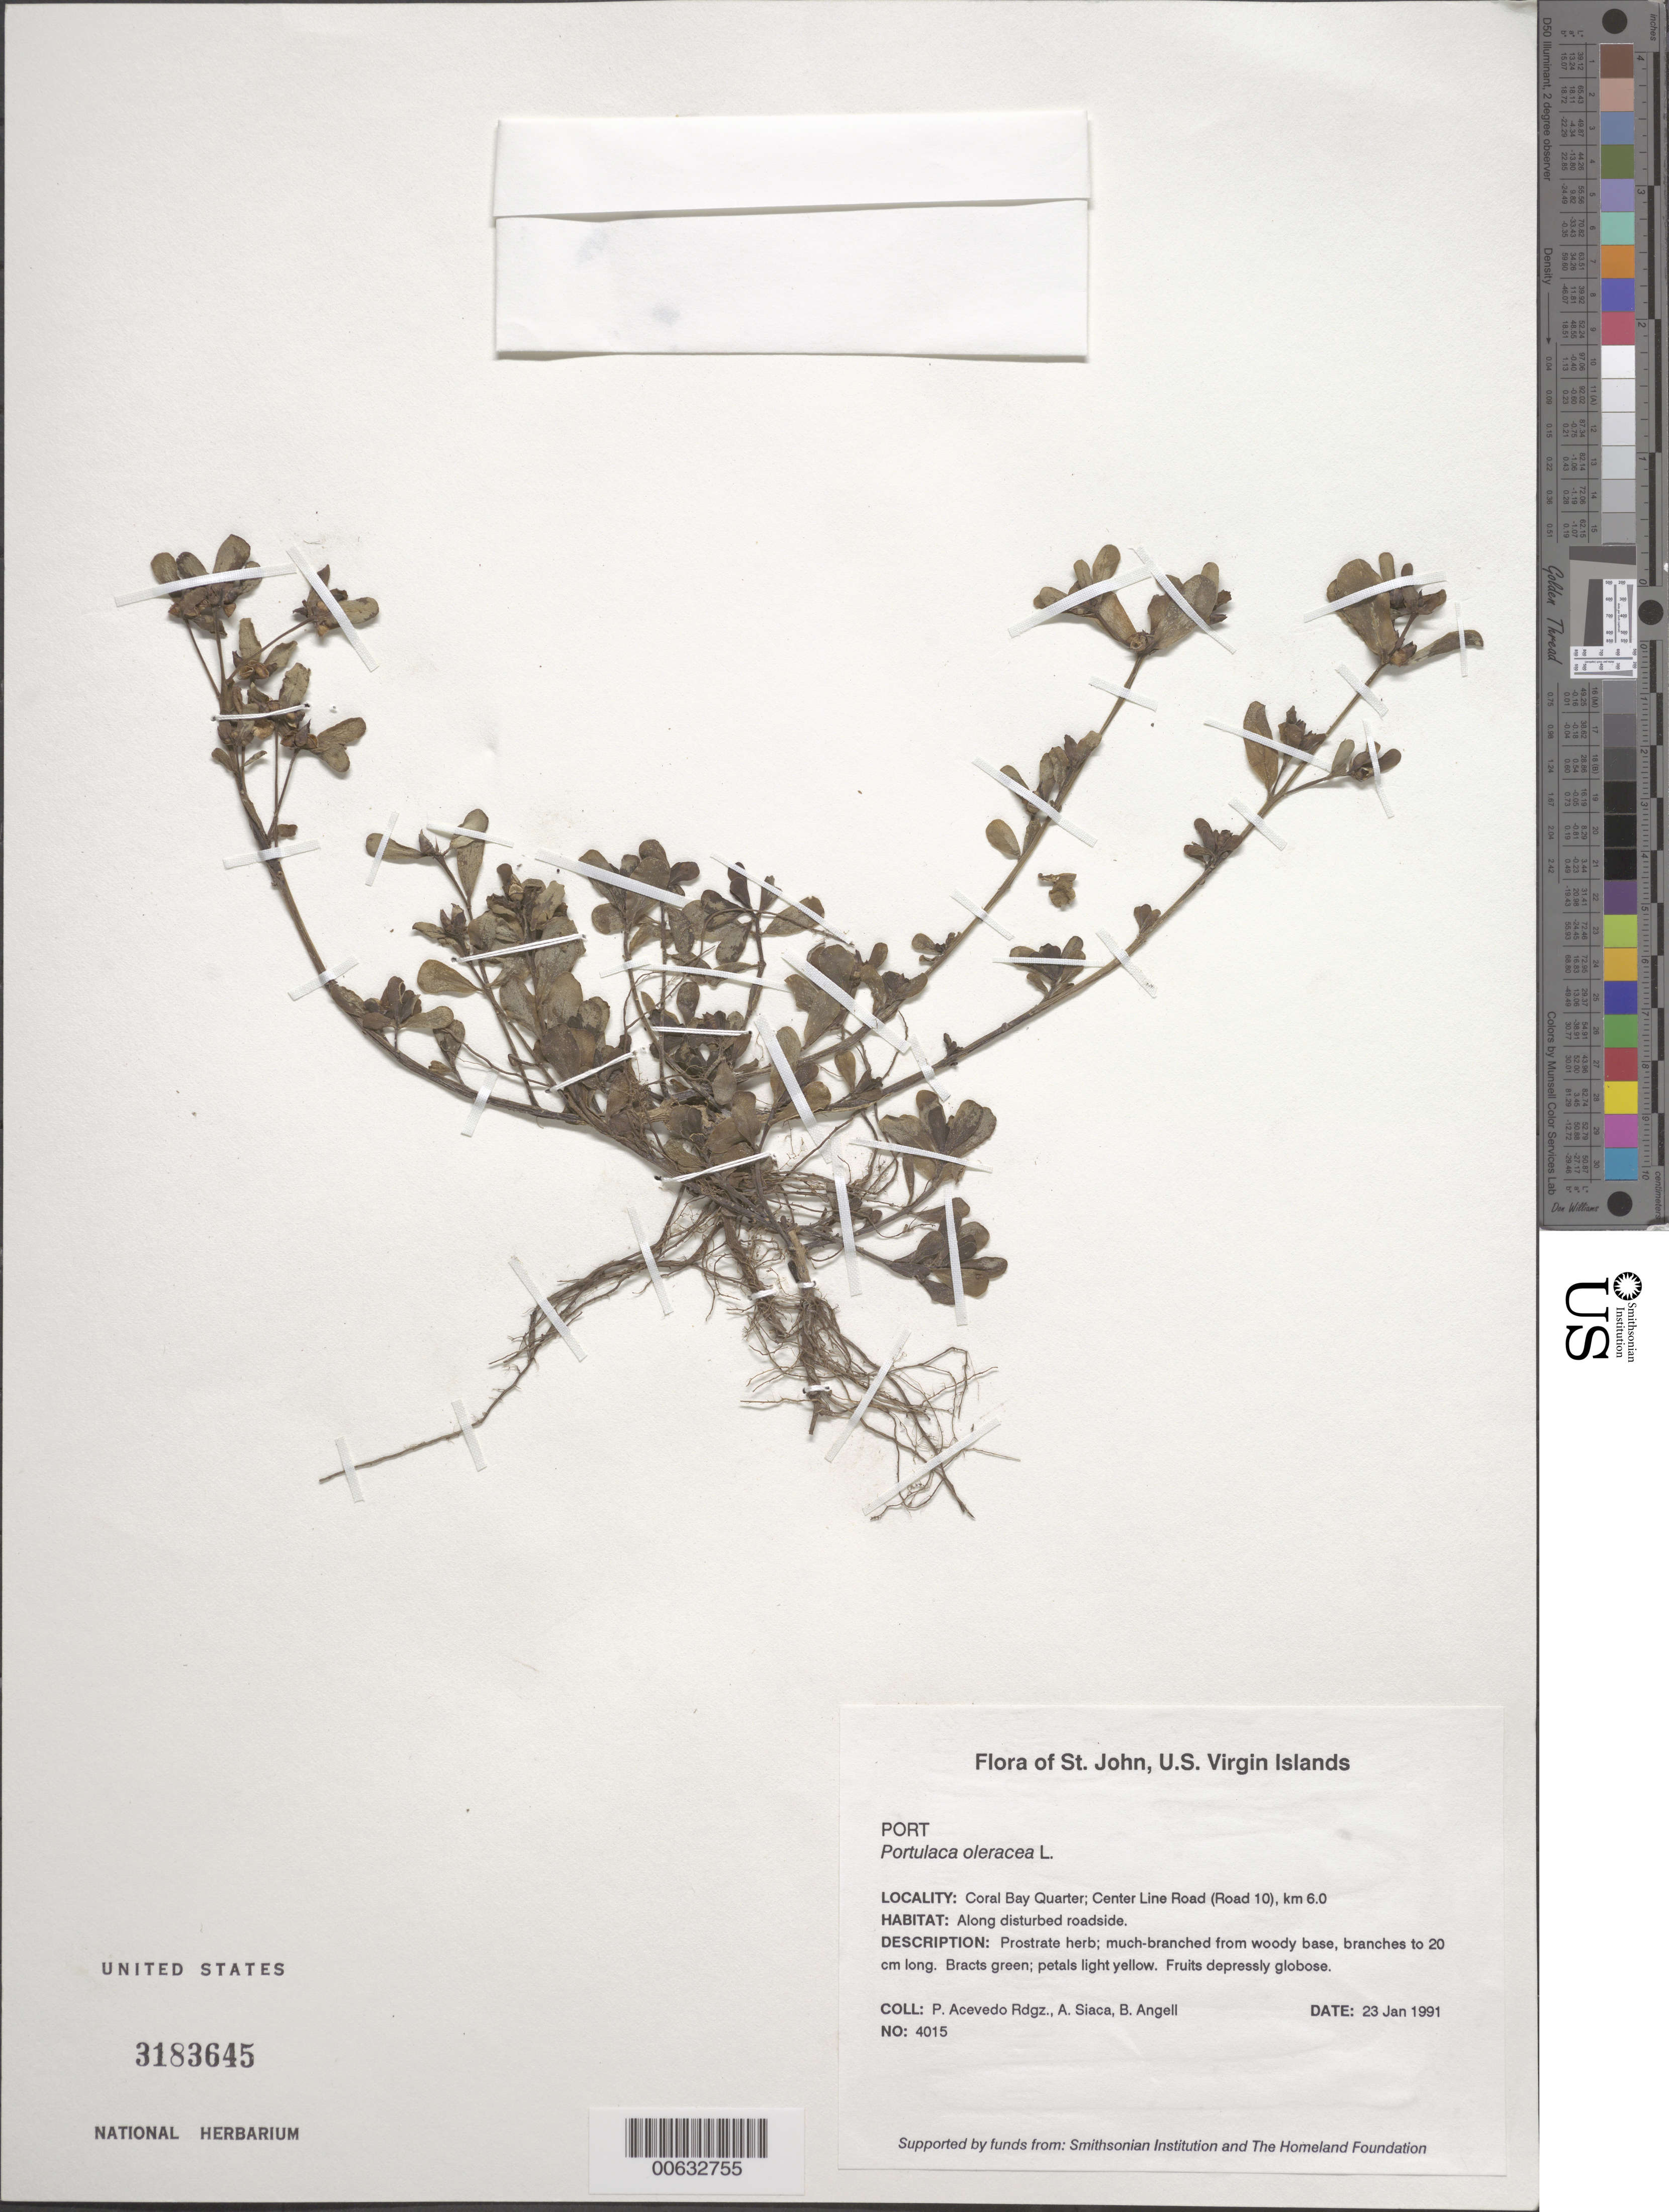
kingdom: Plantae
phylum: Tracheophyta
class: Magnoliopsida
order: Caryophyllales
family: Portulacaceae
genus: Portulaca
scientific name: Portulaca oleracea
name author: L.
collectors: P. Acevedo-Rodr., A. Siaca & Bobbi Angell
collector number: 4015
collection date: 1991-01-23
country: U.S. Virgin Islands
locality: St. John. Coral Bay Quarter; Center Line Road (Road 10), km 6.0.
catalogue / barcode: US 3183645